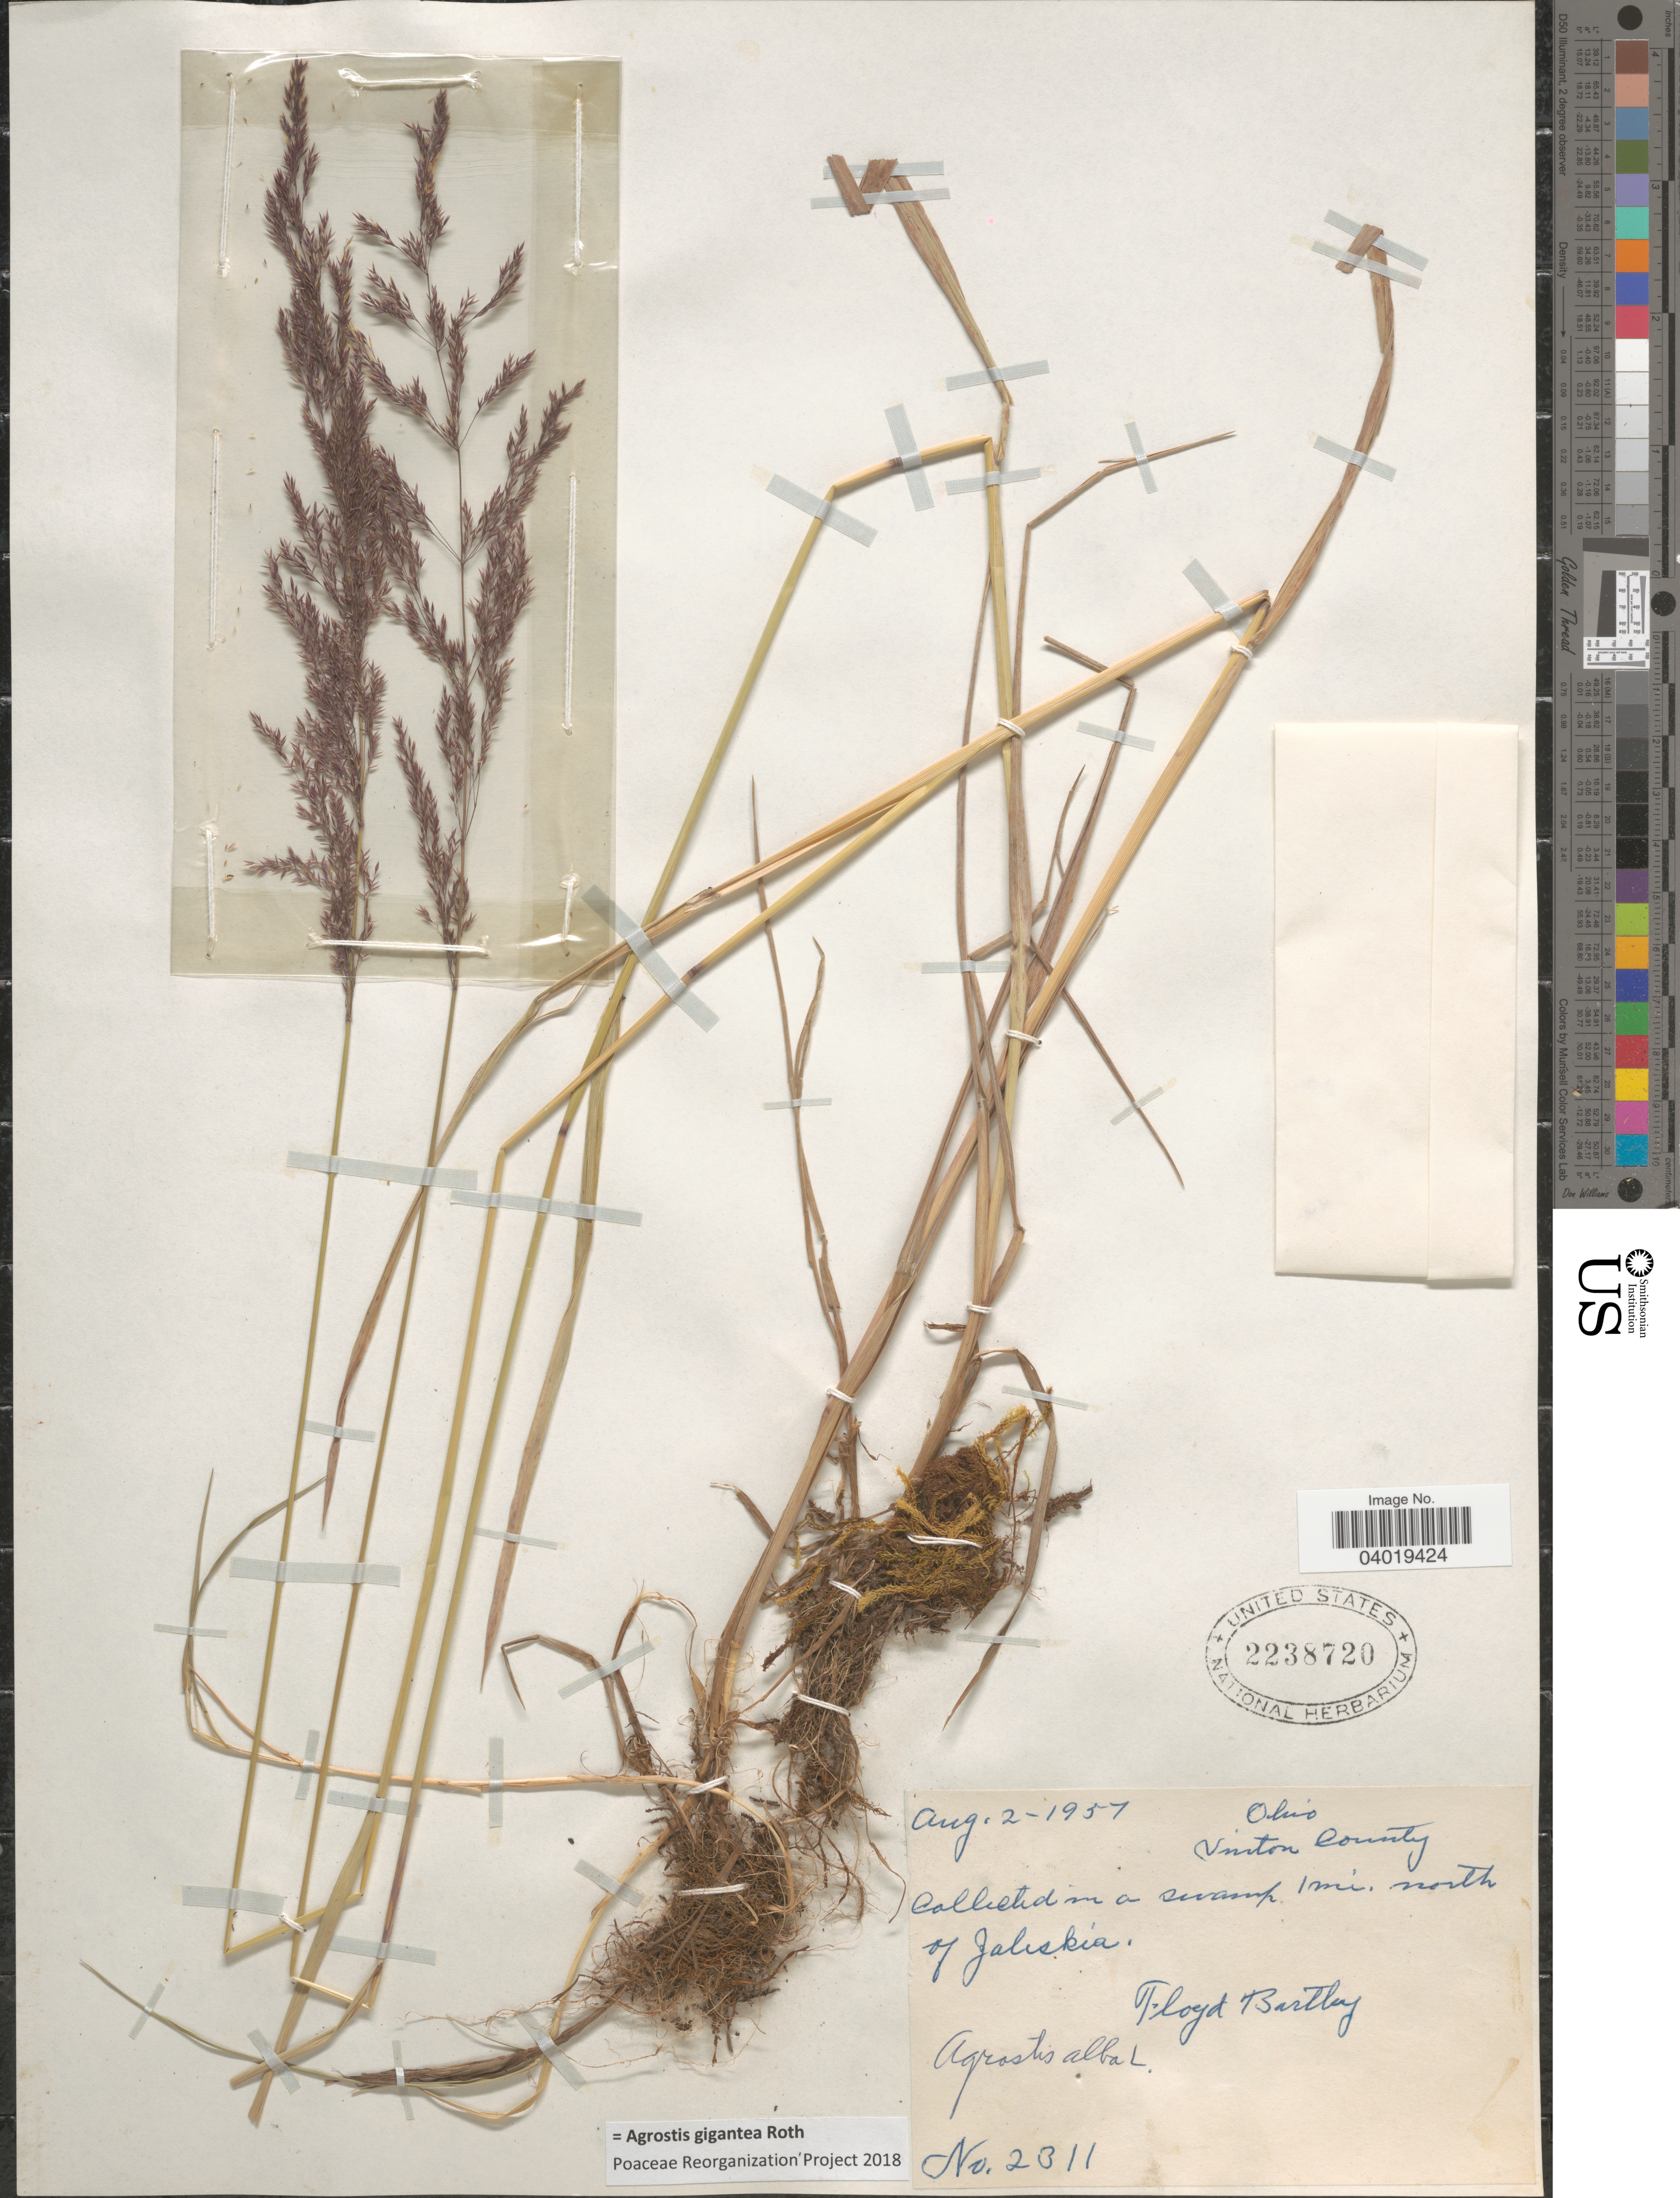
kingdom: Plantae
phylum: Tracheophyta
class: Liliopsida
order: Poales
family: Poaceae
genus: Agrostis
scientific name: Agrostis gigantea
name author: Roth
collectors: F. Bartley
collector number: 2311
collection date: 1957-08-02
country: United States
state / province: Ohio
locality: Vinton County. In a swamp, 1 mi. north of Zaleskia.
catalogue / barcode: US 2238720